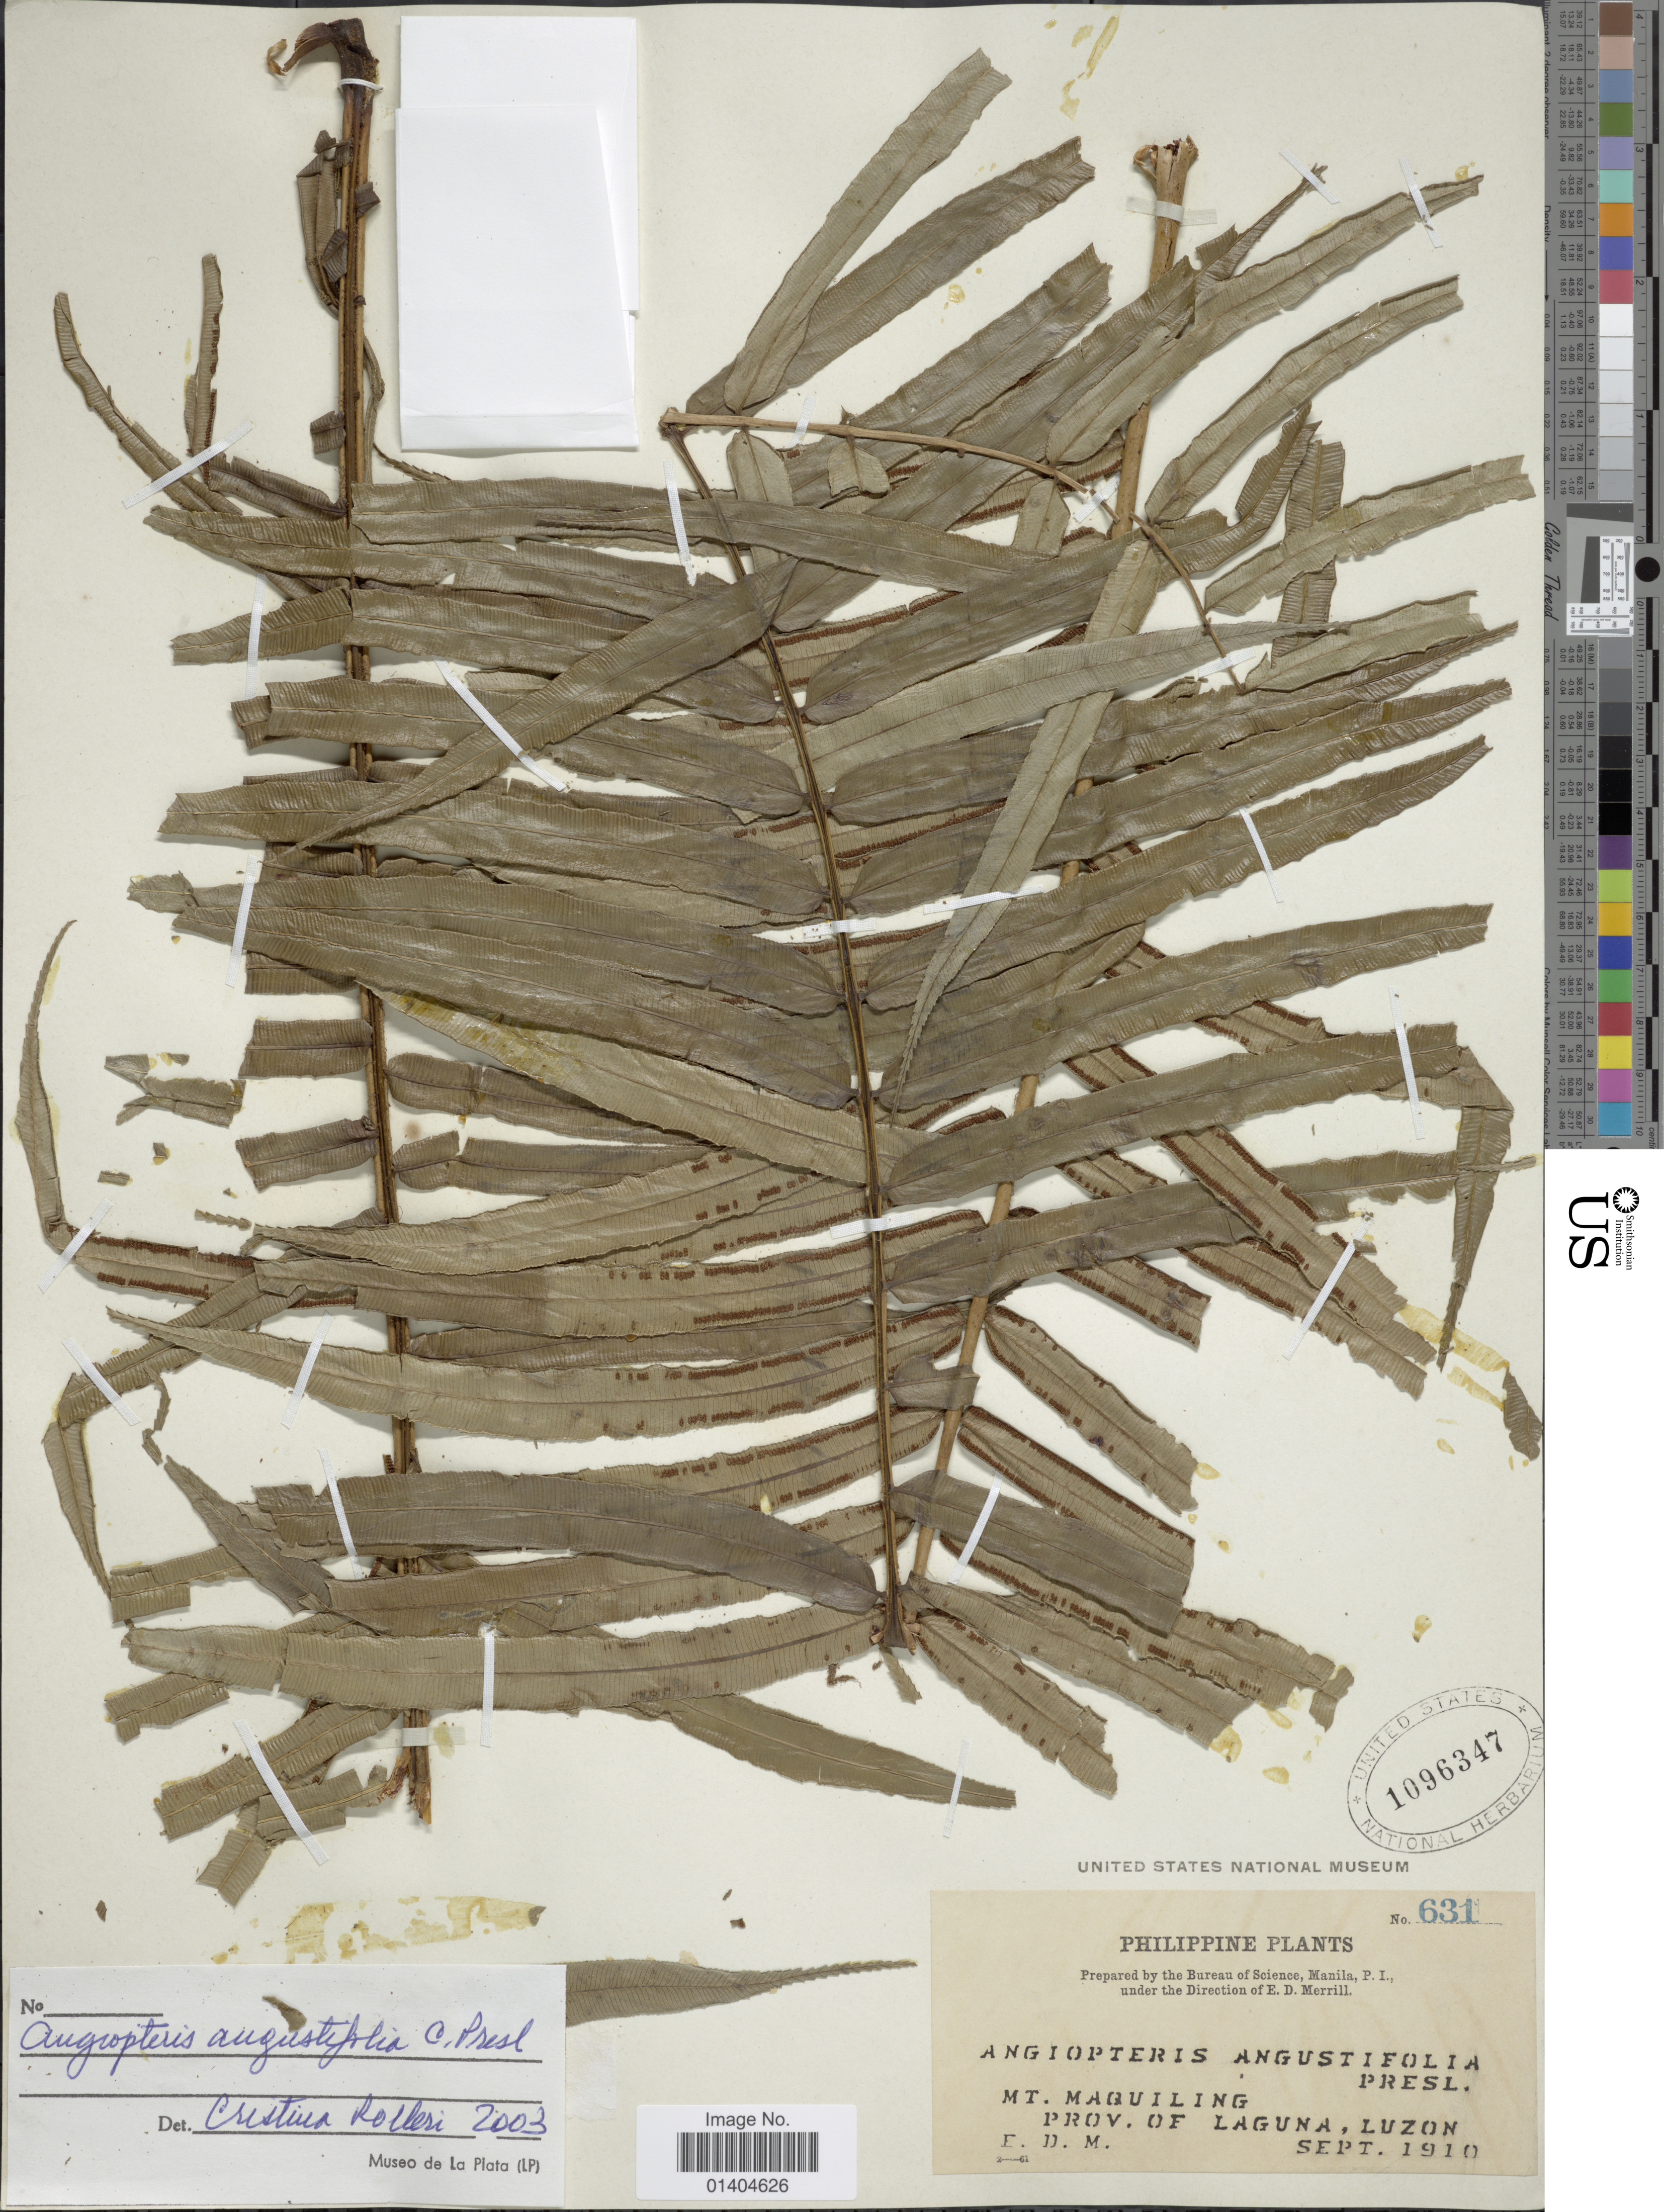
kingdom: Plantae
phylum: Tracheophyta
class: Polypodiopsida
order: Marattiales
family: Marattiaceae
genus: Angiopteris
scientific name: Angiopteris angustifolia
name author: C. Presl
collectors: E. D. Merrill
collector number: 631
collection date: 1910-09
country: Philippines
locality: Mt. Maquiling. Prov. of Laguna, Luzon.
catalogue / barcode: US 1096347